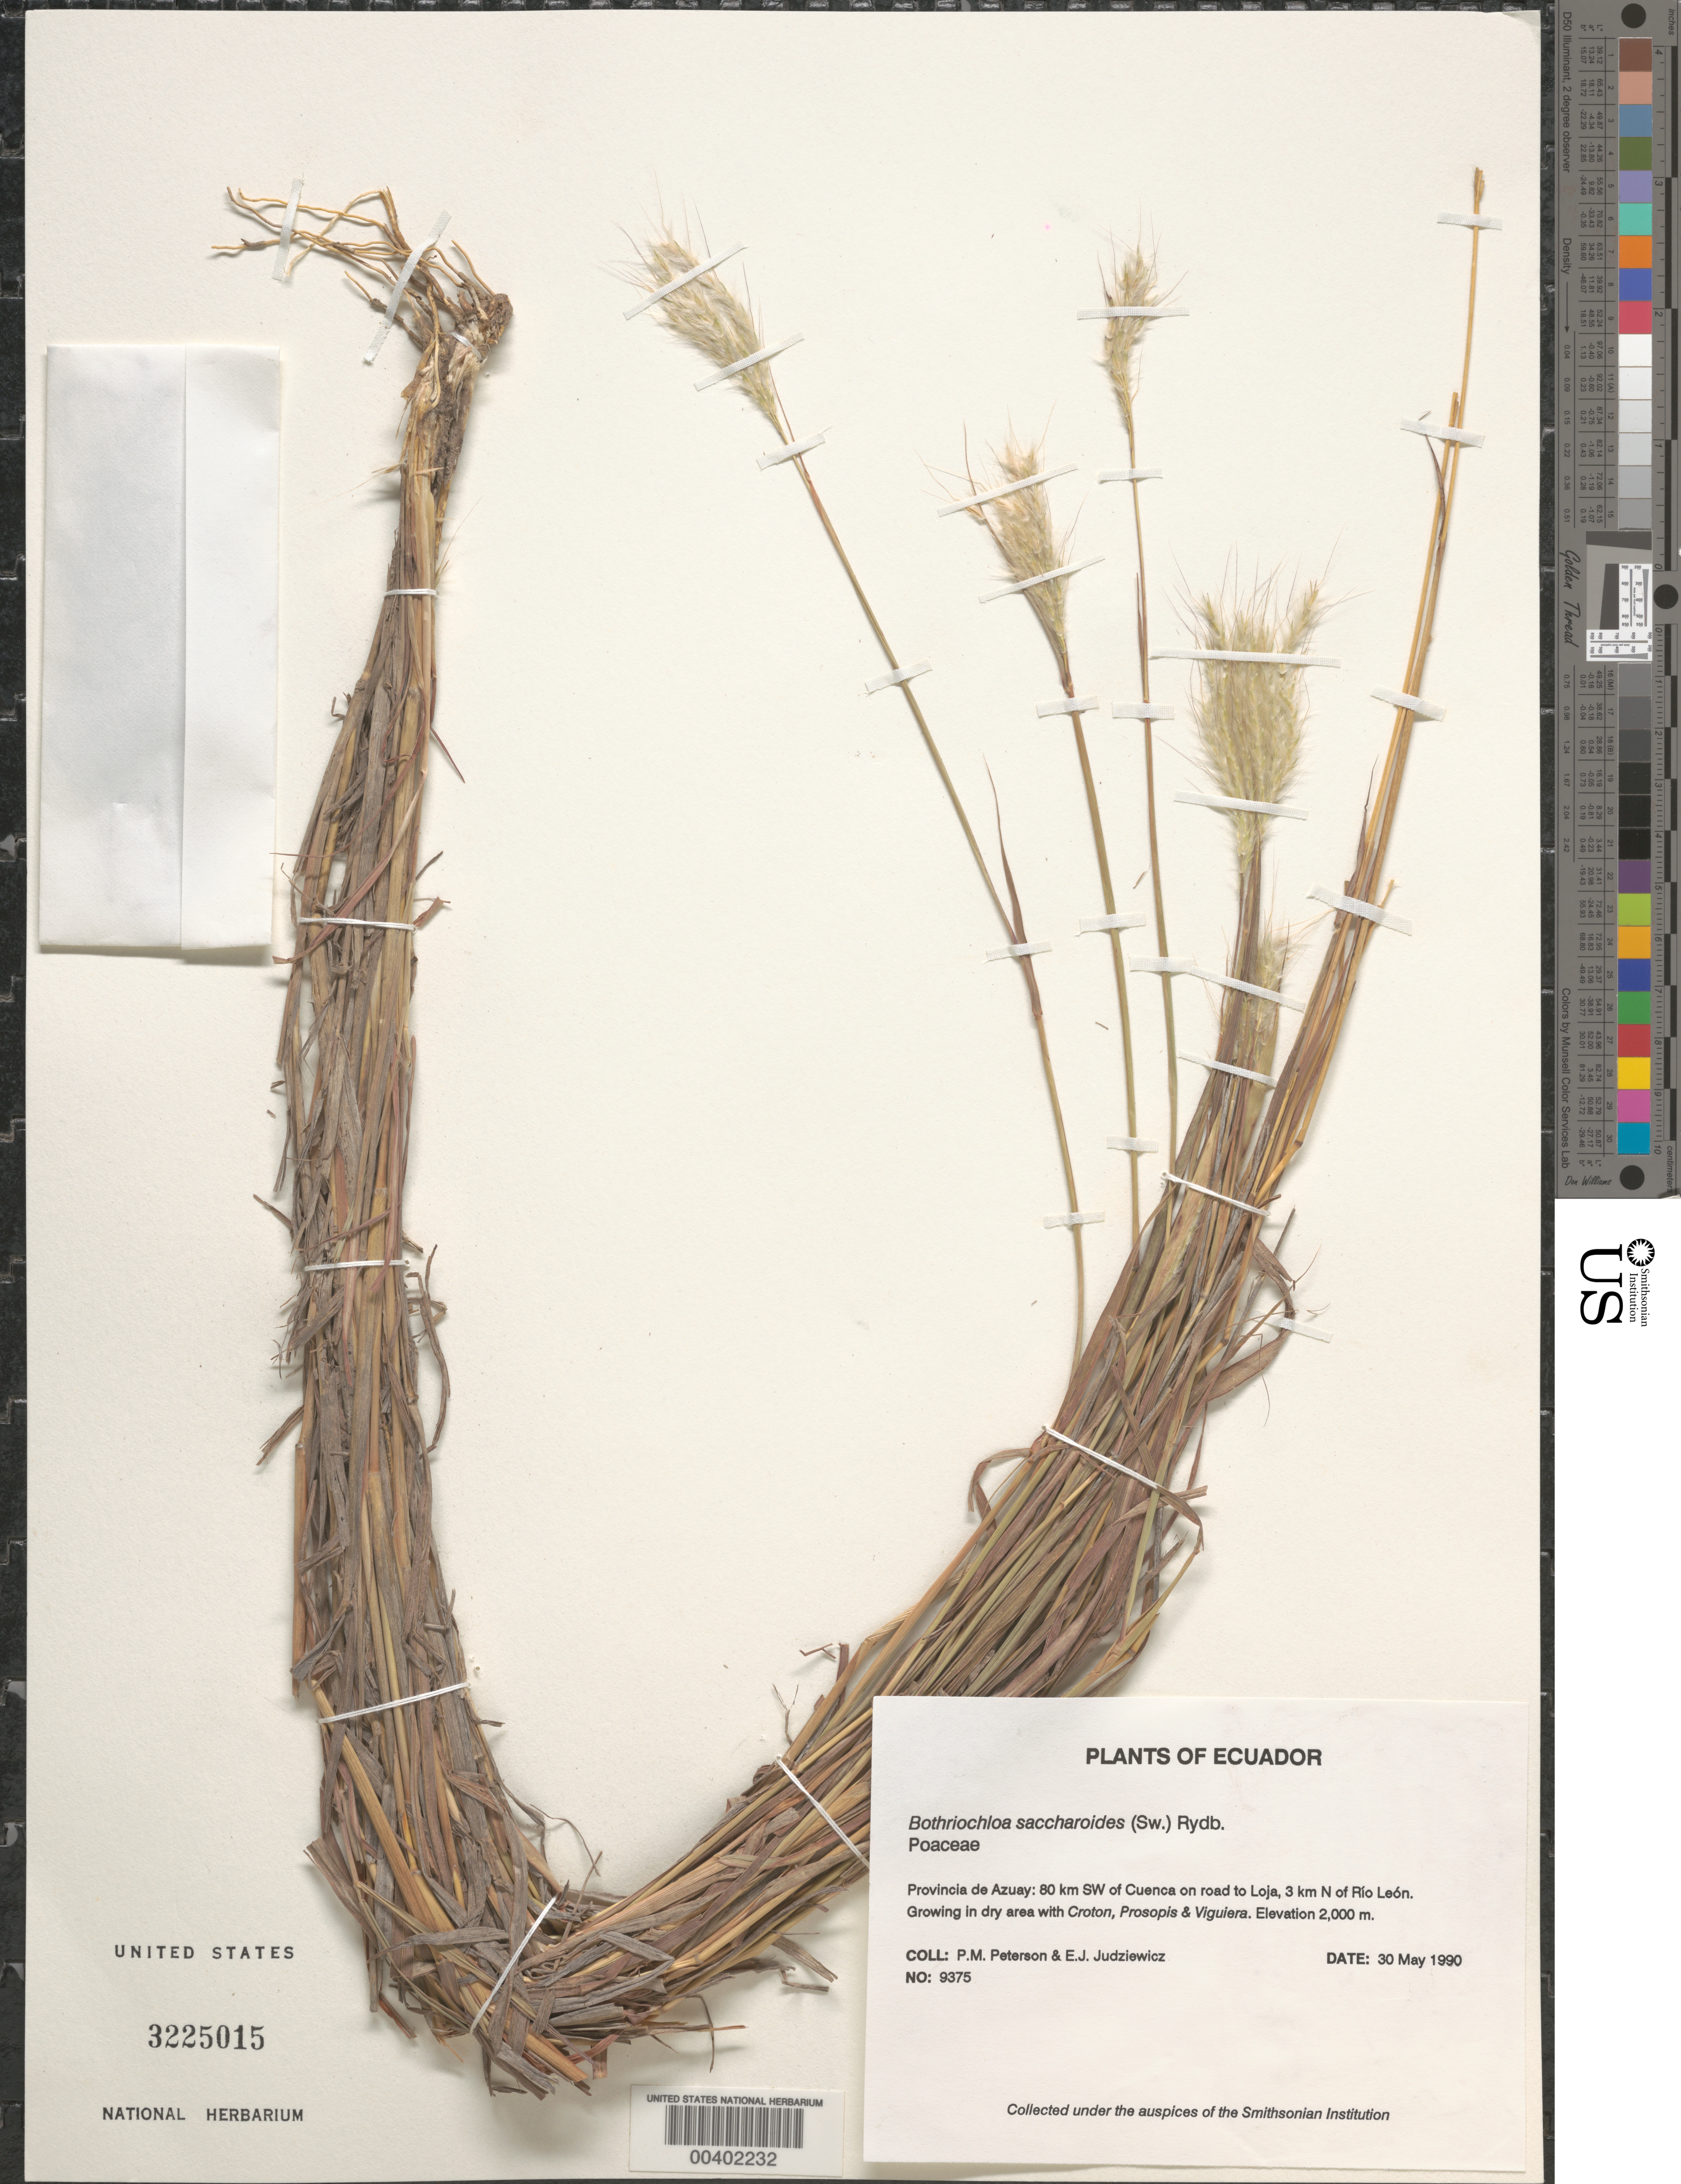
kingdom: Plantae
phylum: Tracheophyta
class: Liliopsida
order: Poales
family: Poaceae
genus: Bothriochloa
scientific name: Bothriochloa saccharoides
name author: (Sw.) Rydb.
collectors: P. M. Peterson & E. J. Judziewicz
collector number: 09375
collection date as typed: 30 May 1990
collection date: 1990-05-30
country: Ecuador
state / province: Azuay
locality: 80 km SW ofCuenca on road to Loja, 3 km N of Río León.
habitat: Growing in dry area with Croton, Prosopis & Viguiera.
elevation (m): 2000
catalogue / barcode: US 3225015